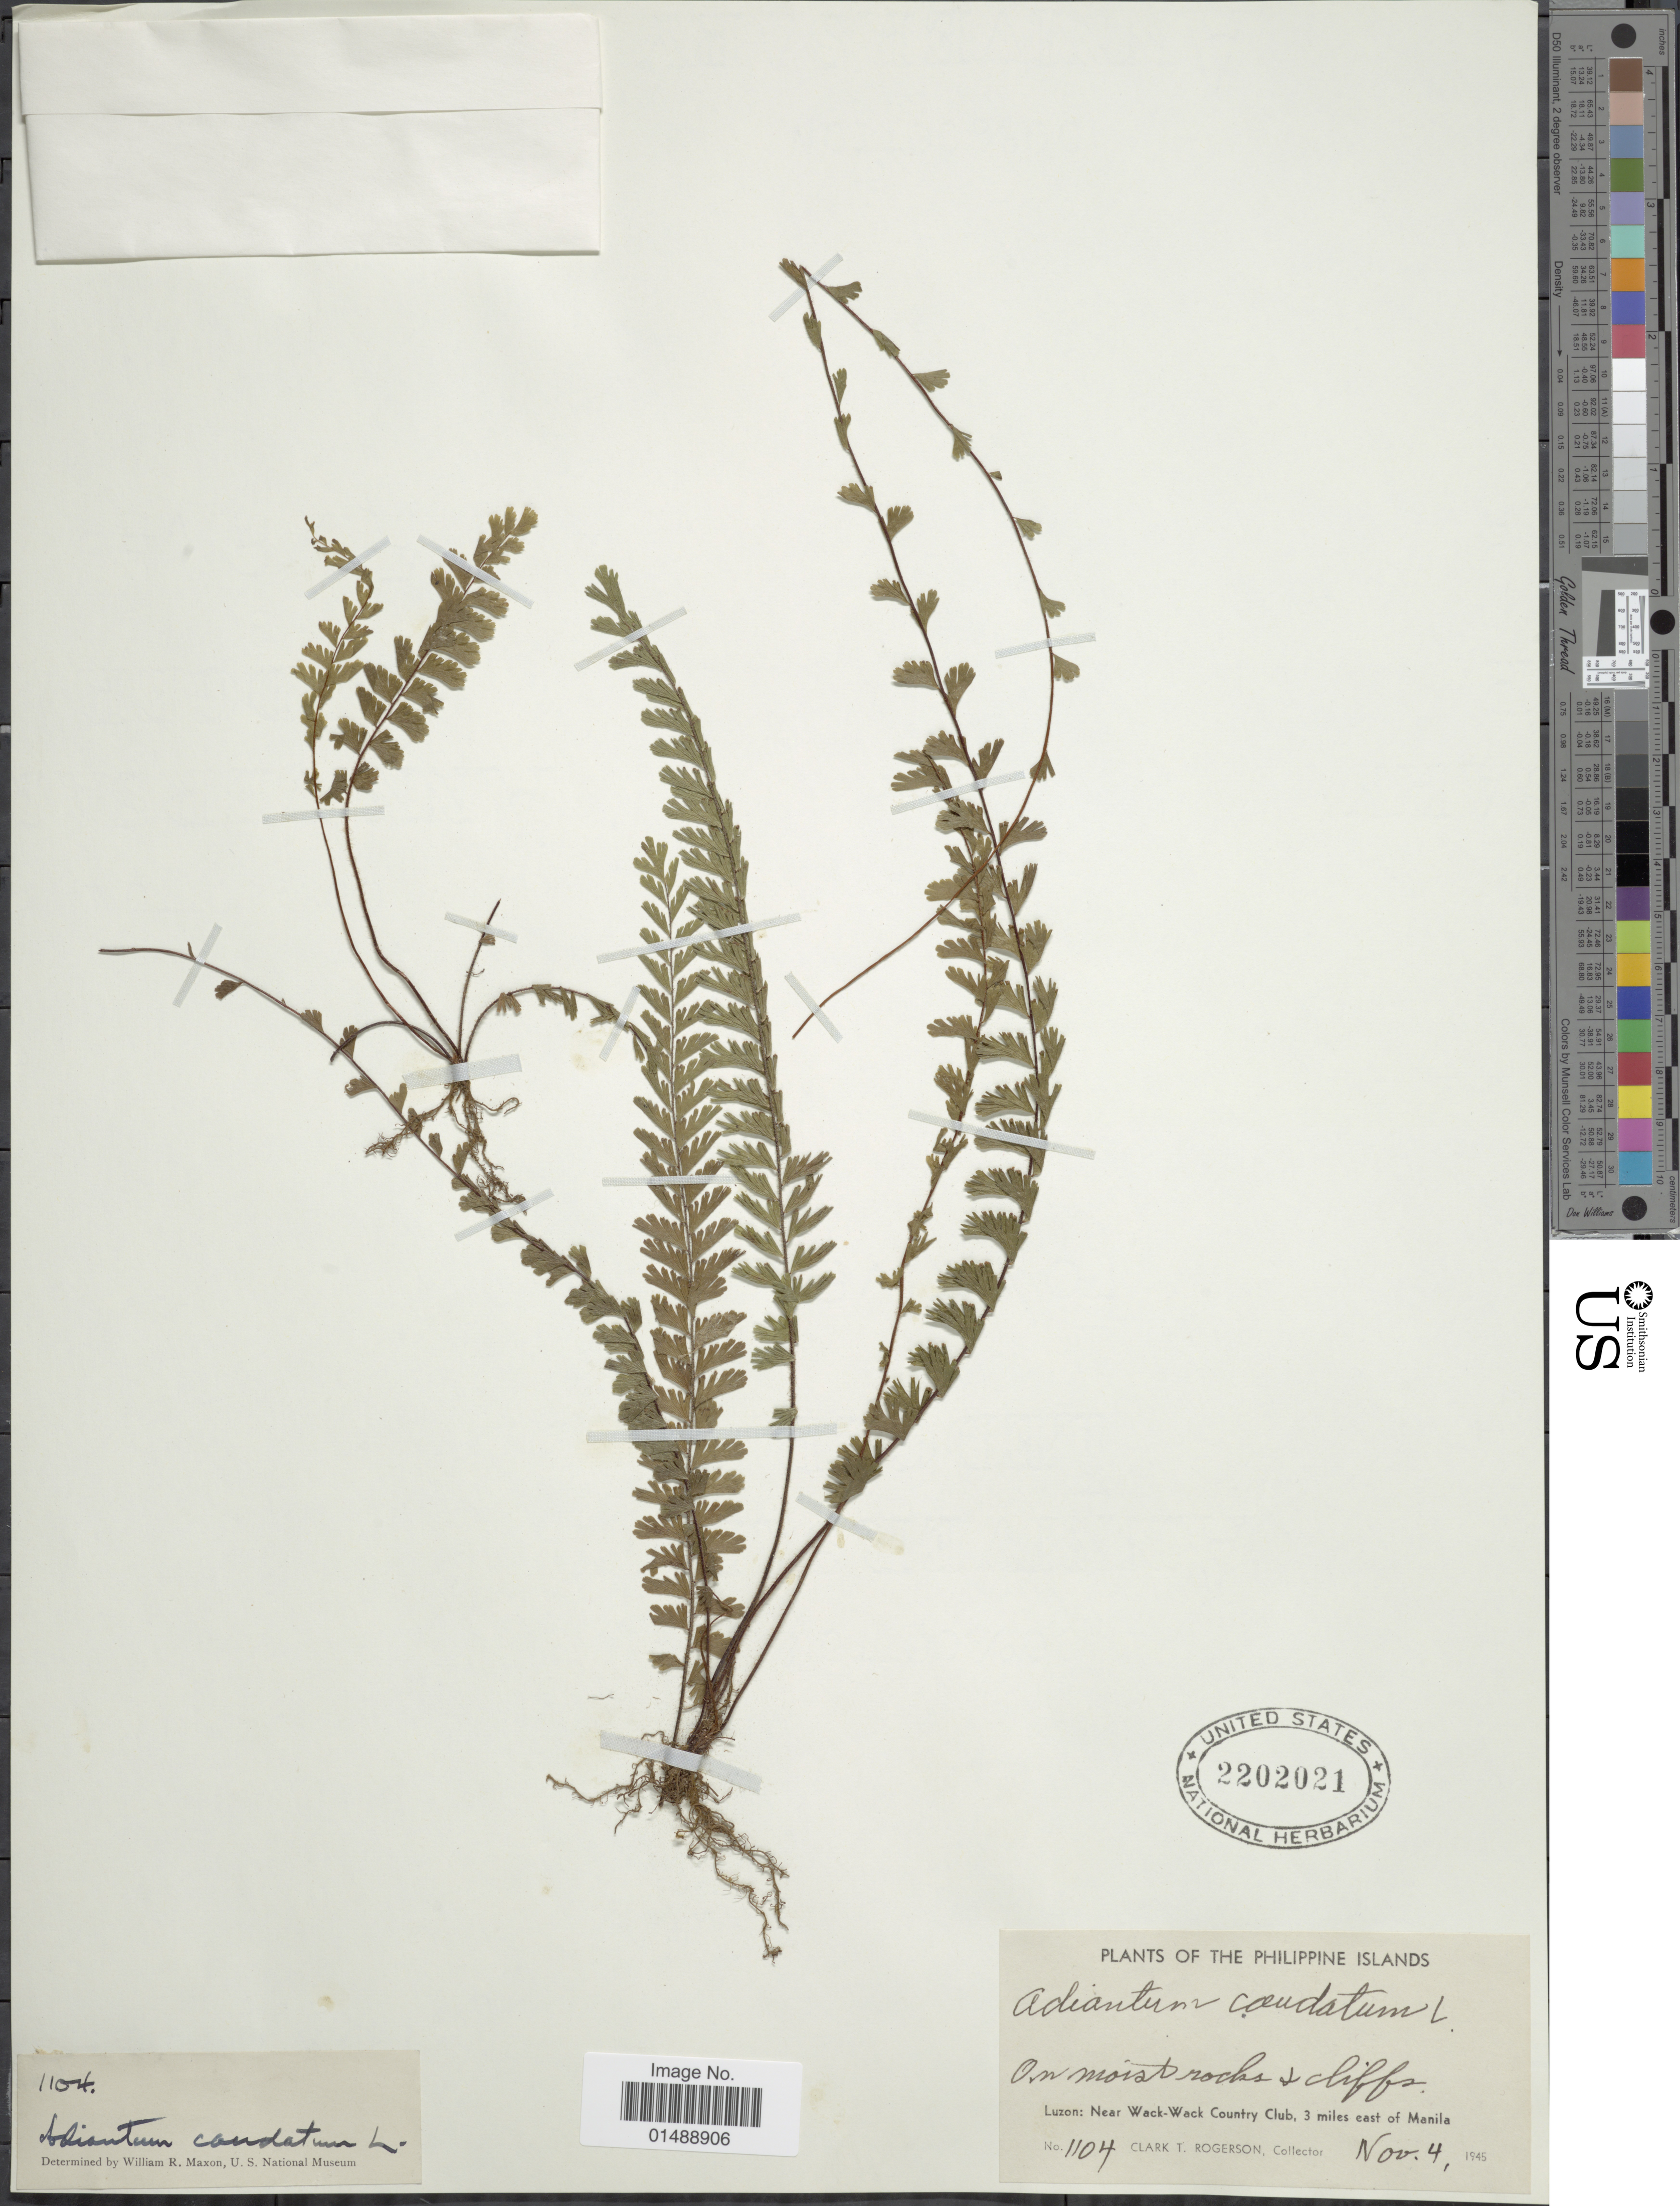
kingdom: Plantae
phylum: Tracheophyta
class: Polypodiopsida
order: Polypodiales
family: Pteridaceae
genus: Adiantum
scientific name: Adiantum caudatum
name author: L.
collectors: C. Rogerson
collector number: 1104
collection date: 1945-11-04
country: Philippines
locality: Luzon: near Wack-Wack Country Club, 3 miles east of Manila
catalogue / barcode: US 2202021